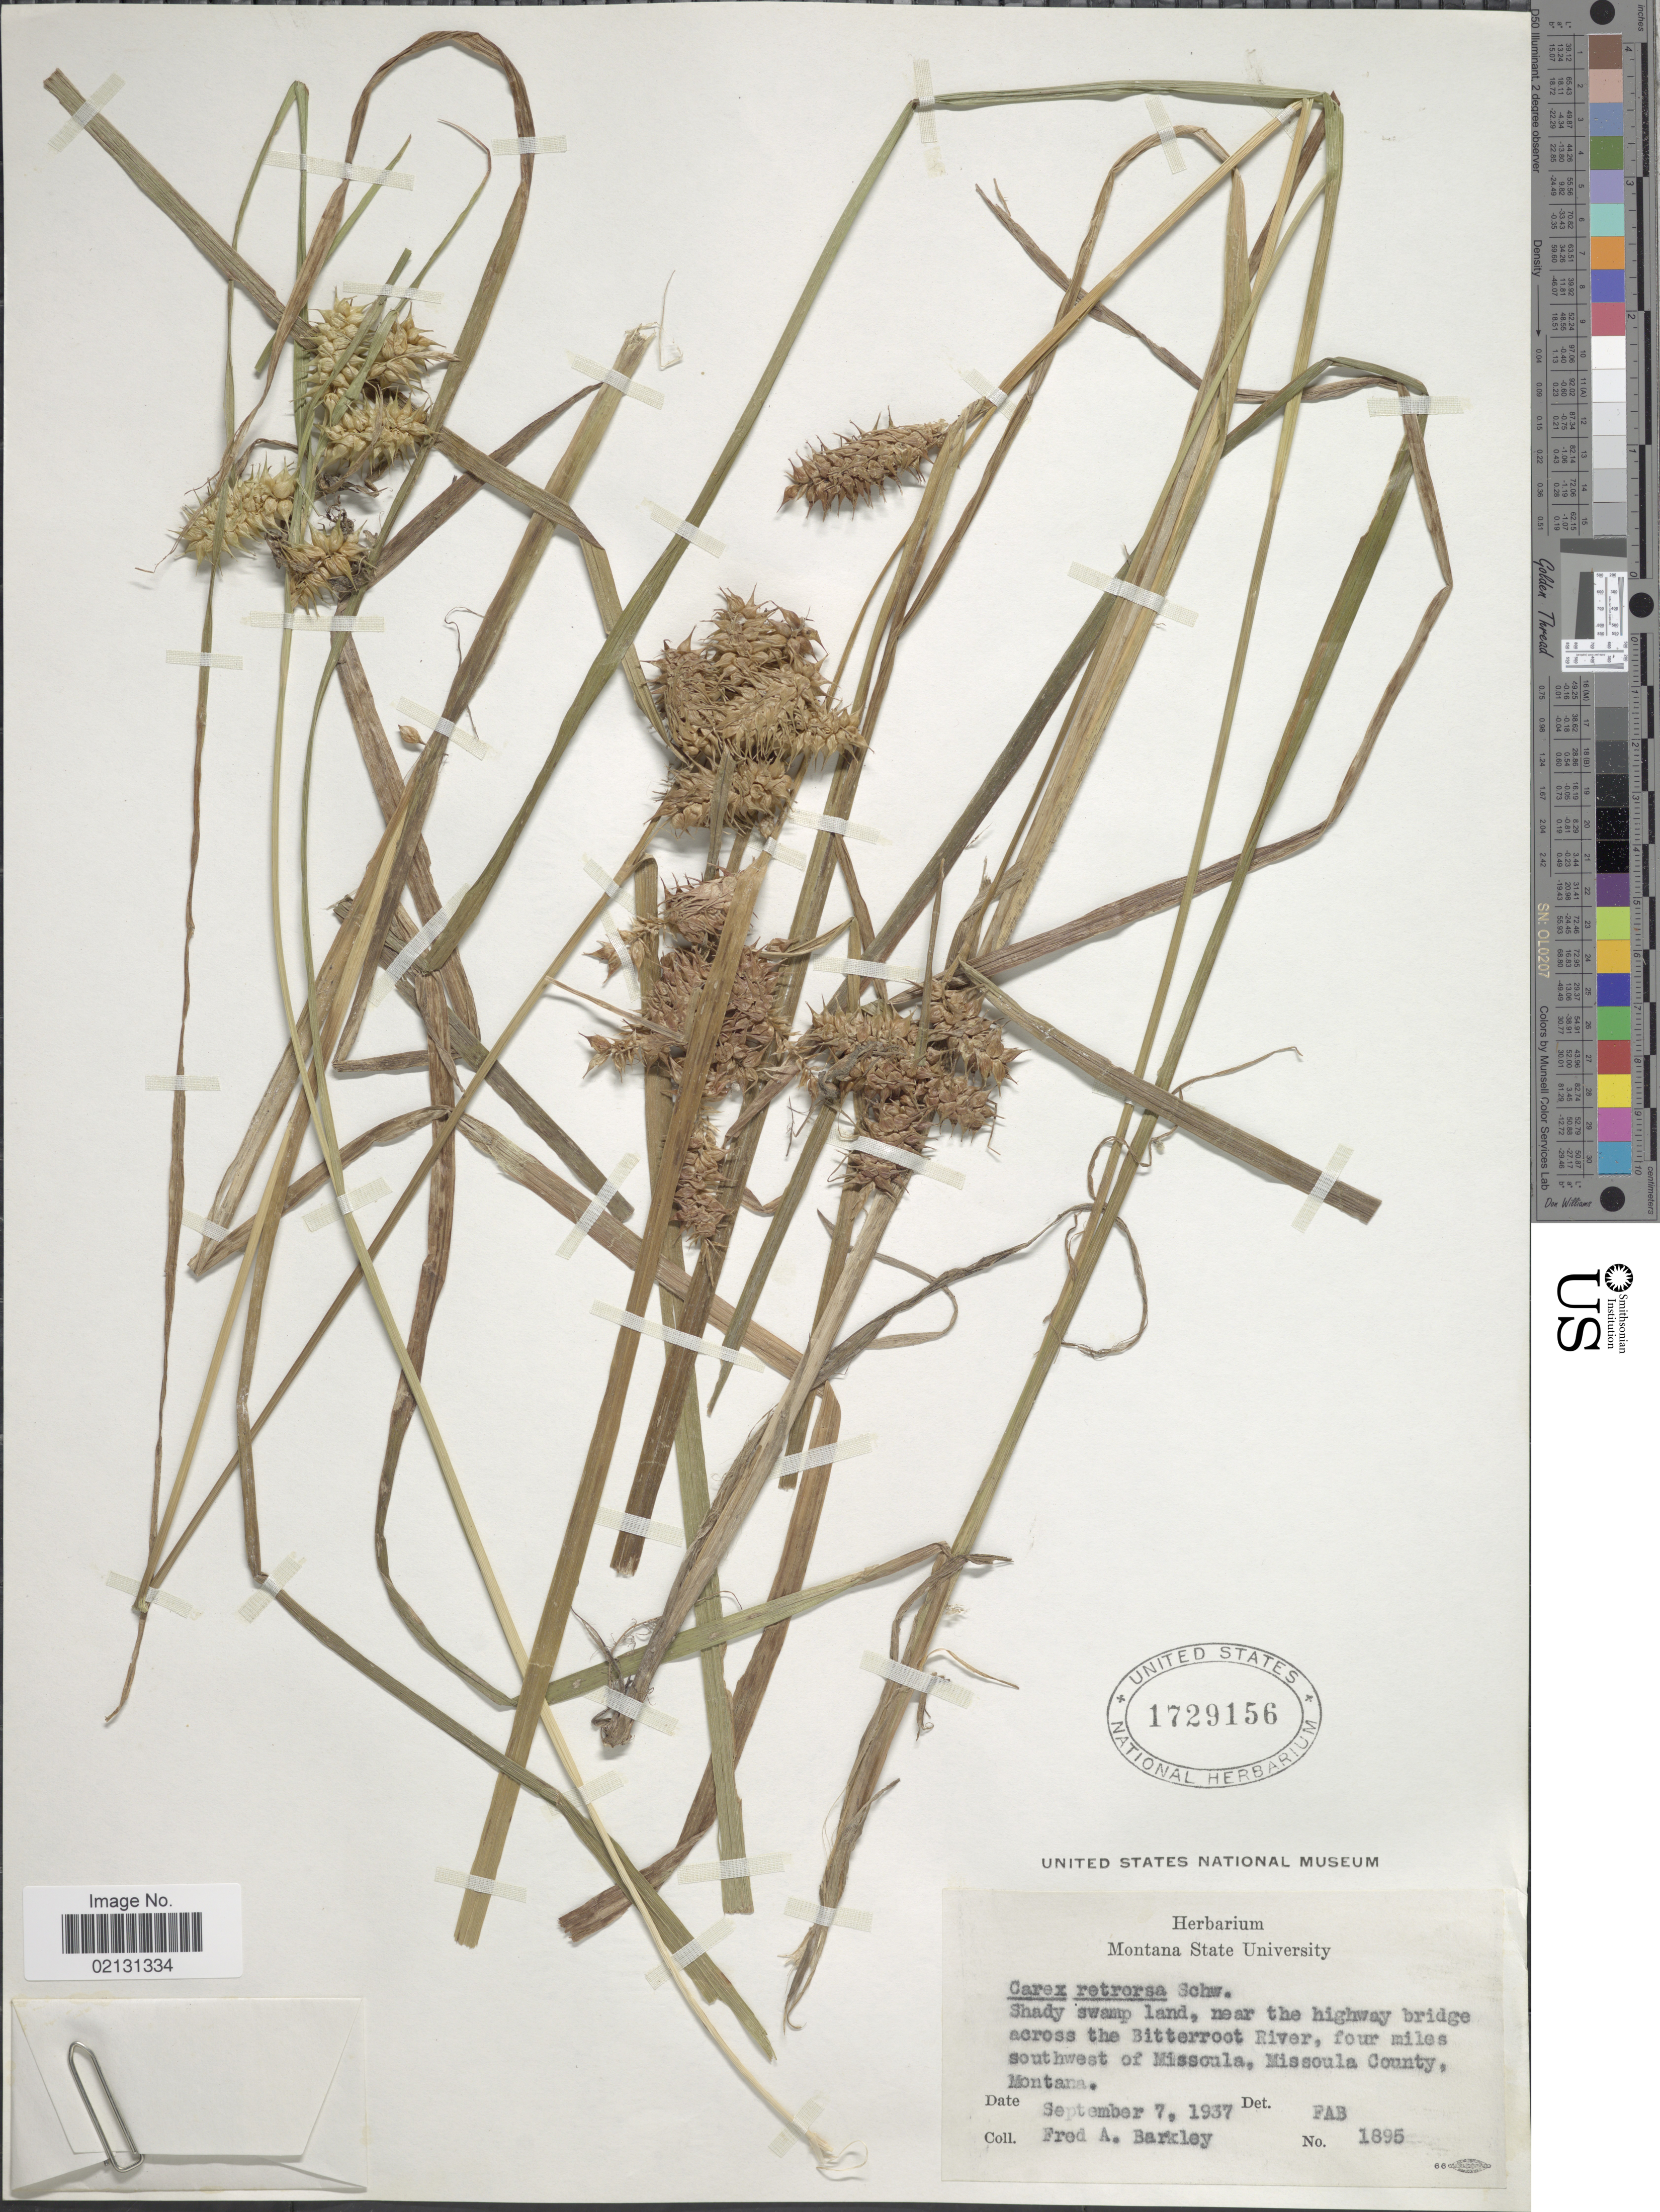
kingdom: Plantae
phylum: Tracheophyta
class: Liliopsida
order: Poales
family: Cyperaceae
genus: Carex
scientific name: Carex retrorsa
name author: Schwein.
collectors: F. A. Barkley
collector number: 1895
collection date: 1937-09-07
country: United States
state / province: Montana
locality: Shady swamp land, near the highway bridge across the Bitterroot River, four miles southwest of Missoula, Missoula County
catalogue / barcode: US 1729156